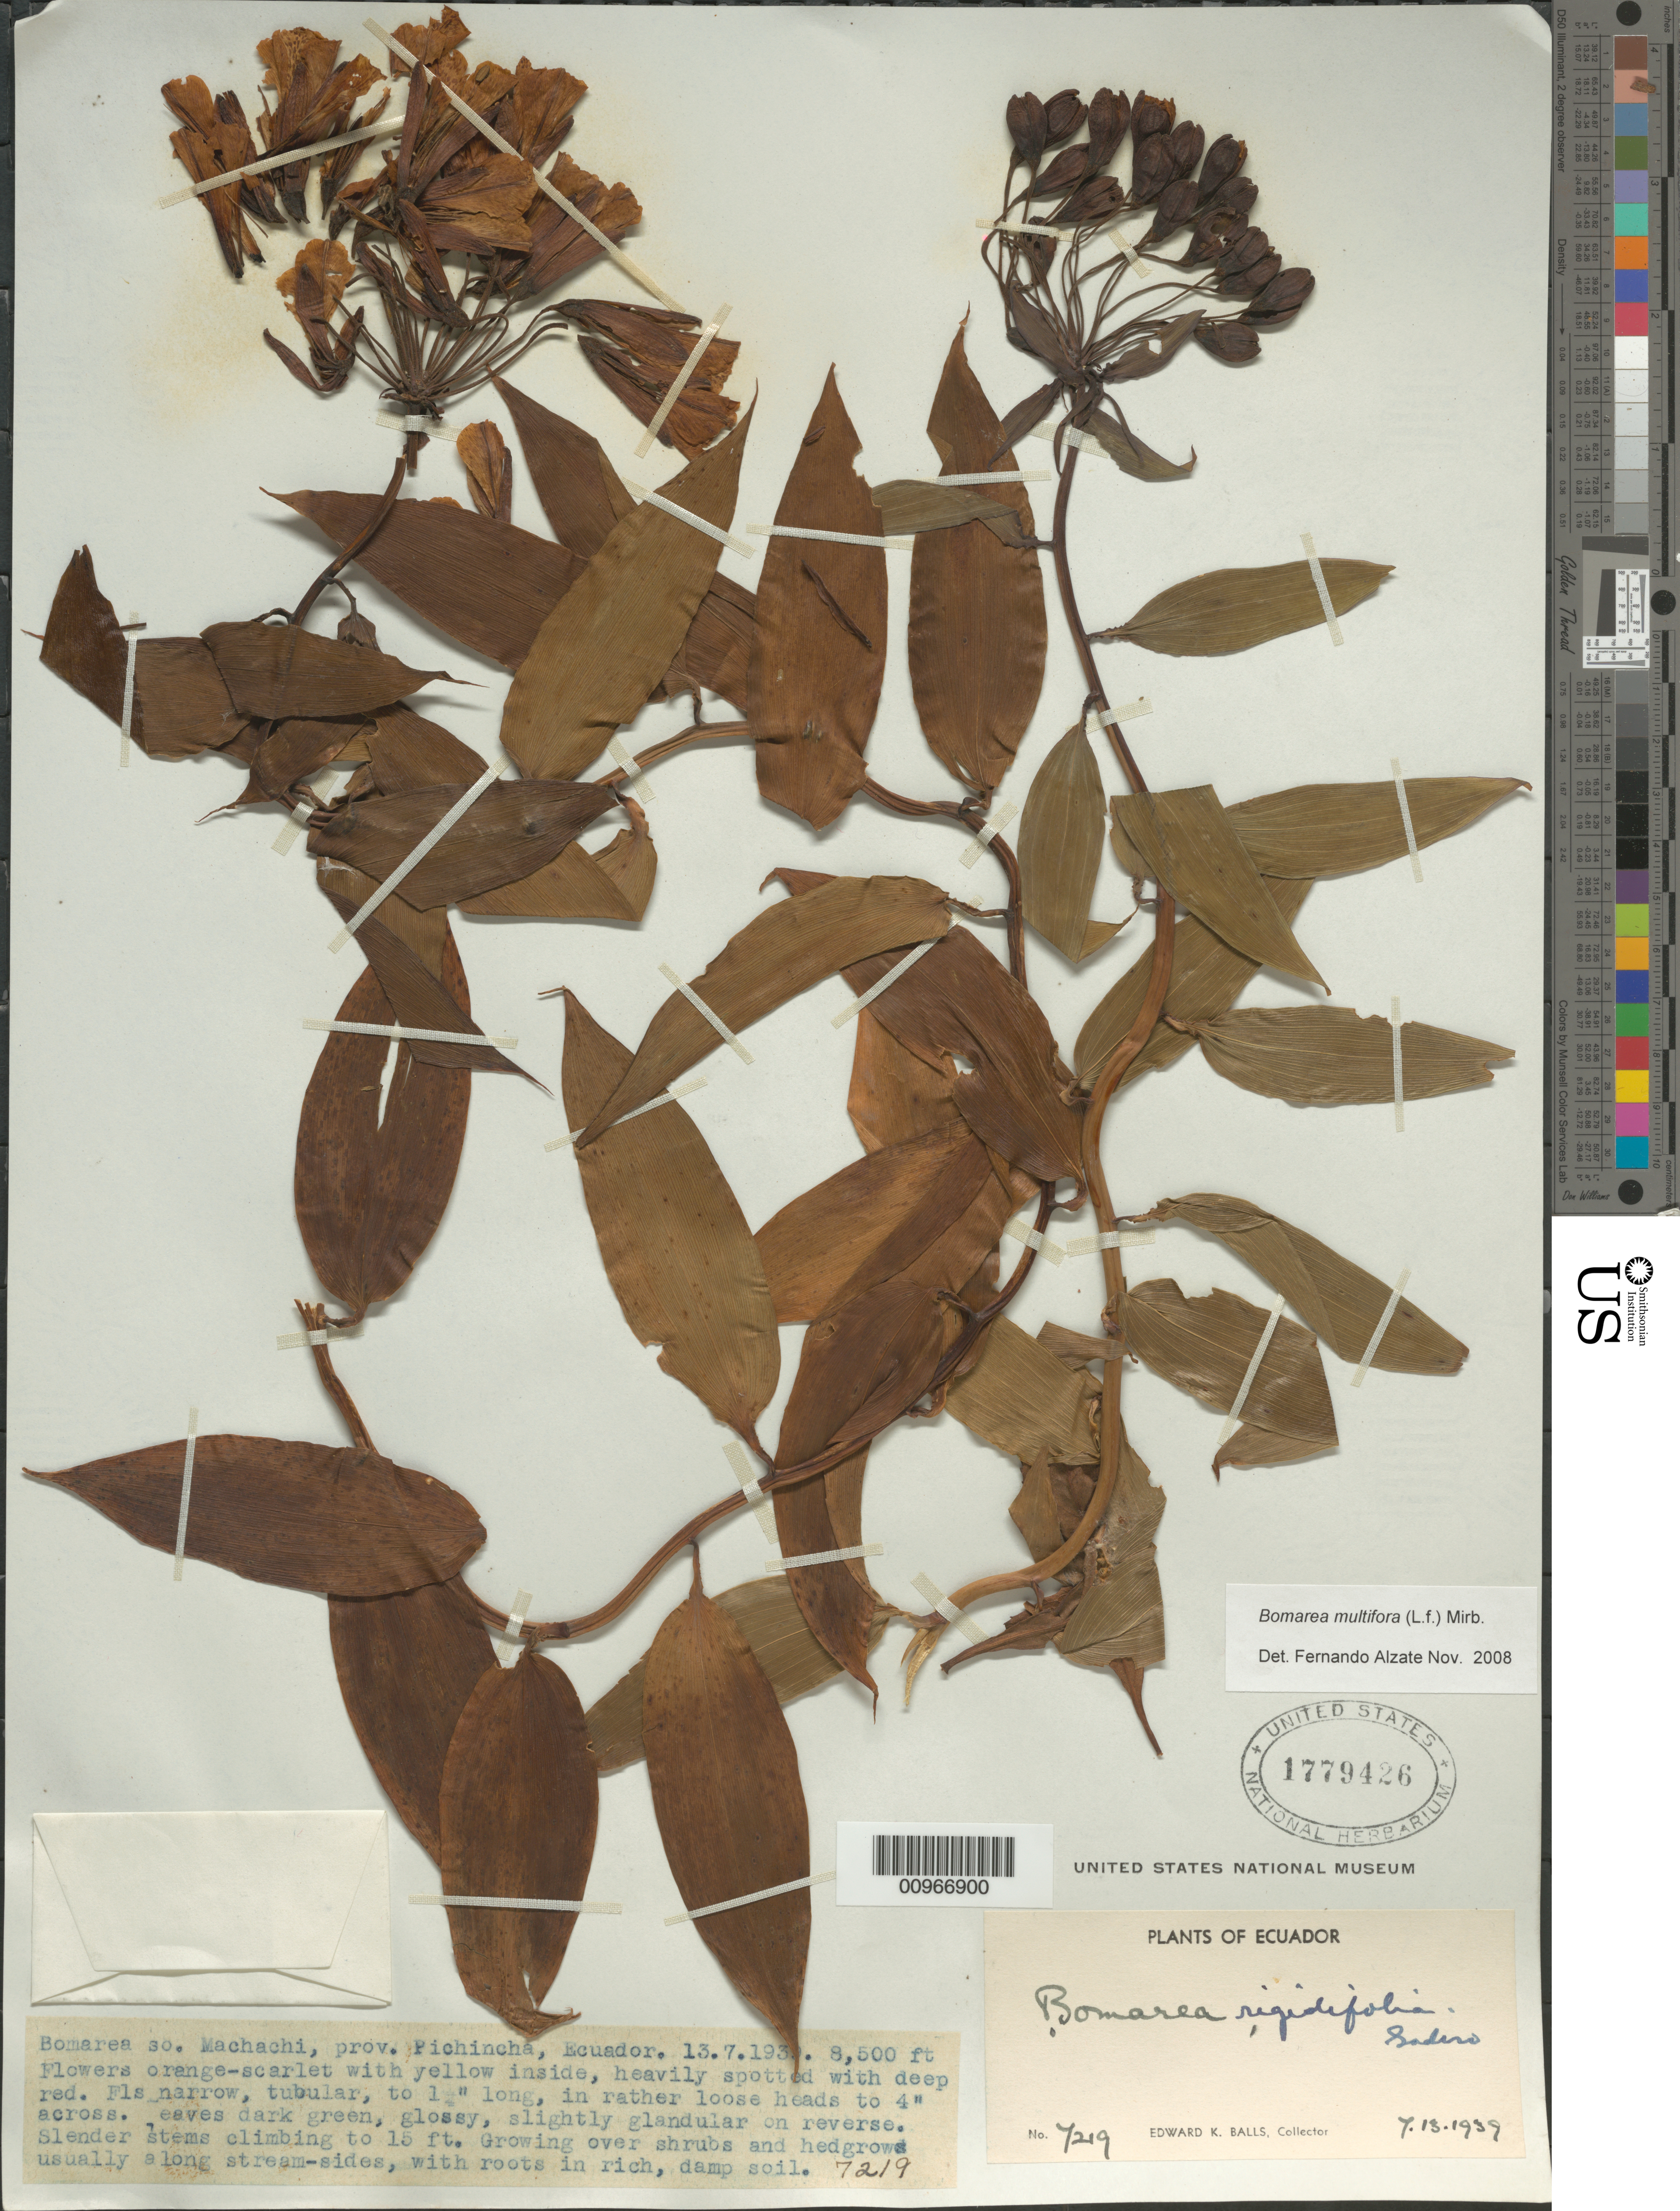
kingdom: Plantae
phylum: Tracheophyta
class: Liliopsida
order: Liliales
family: Alstroemeriaceae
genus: Bomarea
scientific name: Bomarea multiflora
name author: (L. f.) Mirb.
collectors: E. K. Balls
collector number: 7219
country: Ecuador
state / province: Pichincha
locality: S Mchachi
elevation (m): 2591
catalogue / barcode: US 1779426